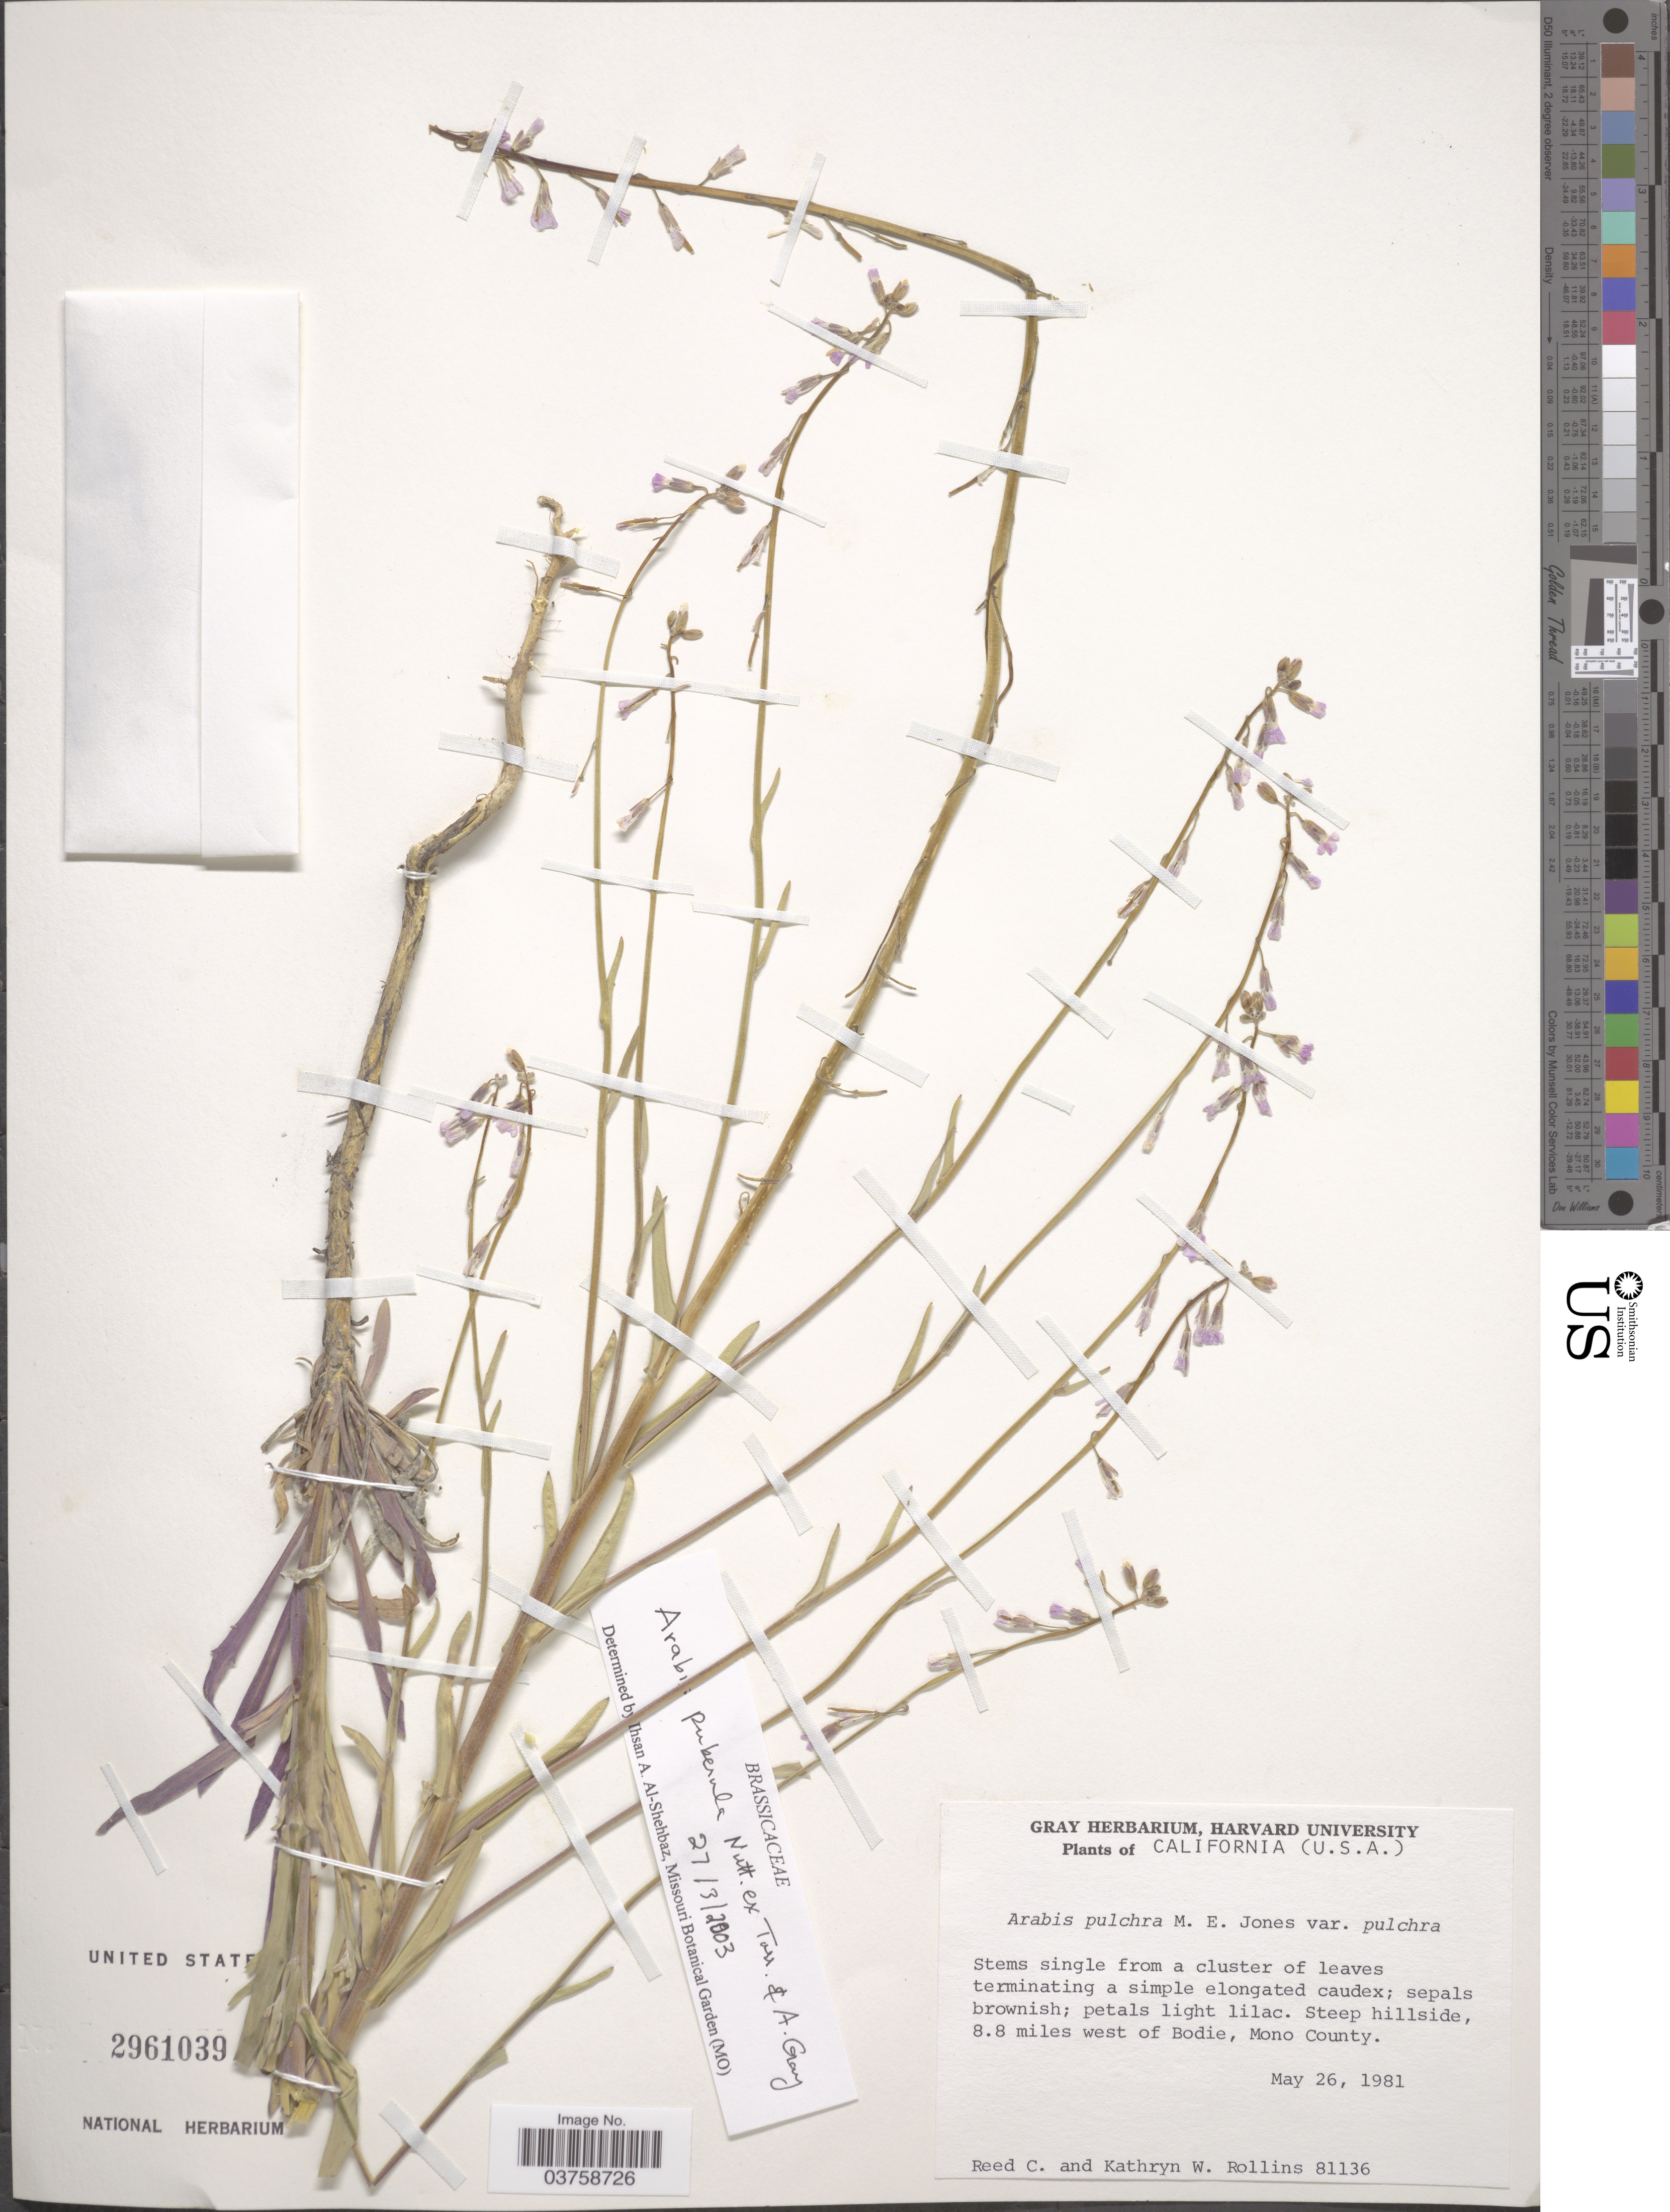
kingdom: Plantae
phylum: Tracheophyta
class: Magnoliopsida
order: Brassicales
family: Brassicaceae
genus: Arabis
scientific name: Arabis puberula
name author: Nutt.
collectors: R. C. Rollins & K. W. Rollins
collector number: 81136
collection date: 1981-05-26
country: United States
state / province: California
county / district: Mono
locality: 8.8 miles west of Bodie, Mono County.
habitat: steep hillside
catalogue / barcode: US 2961039